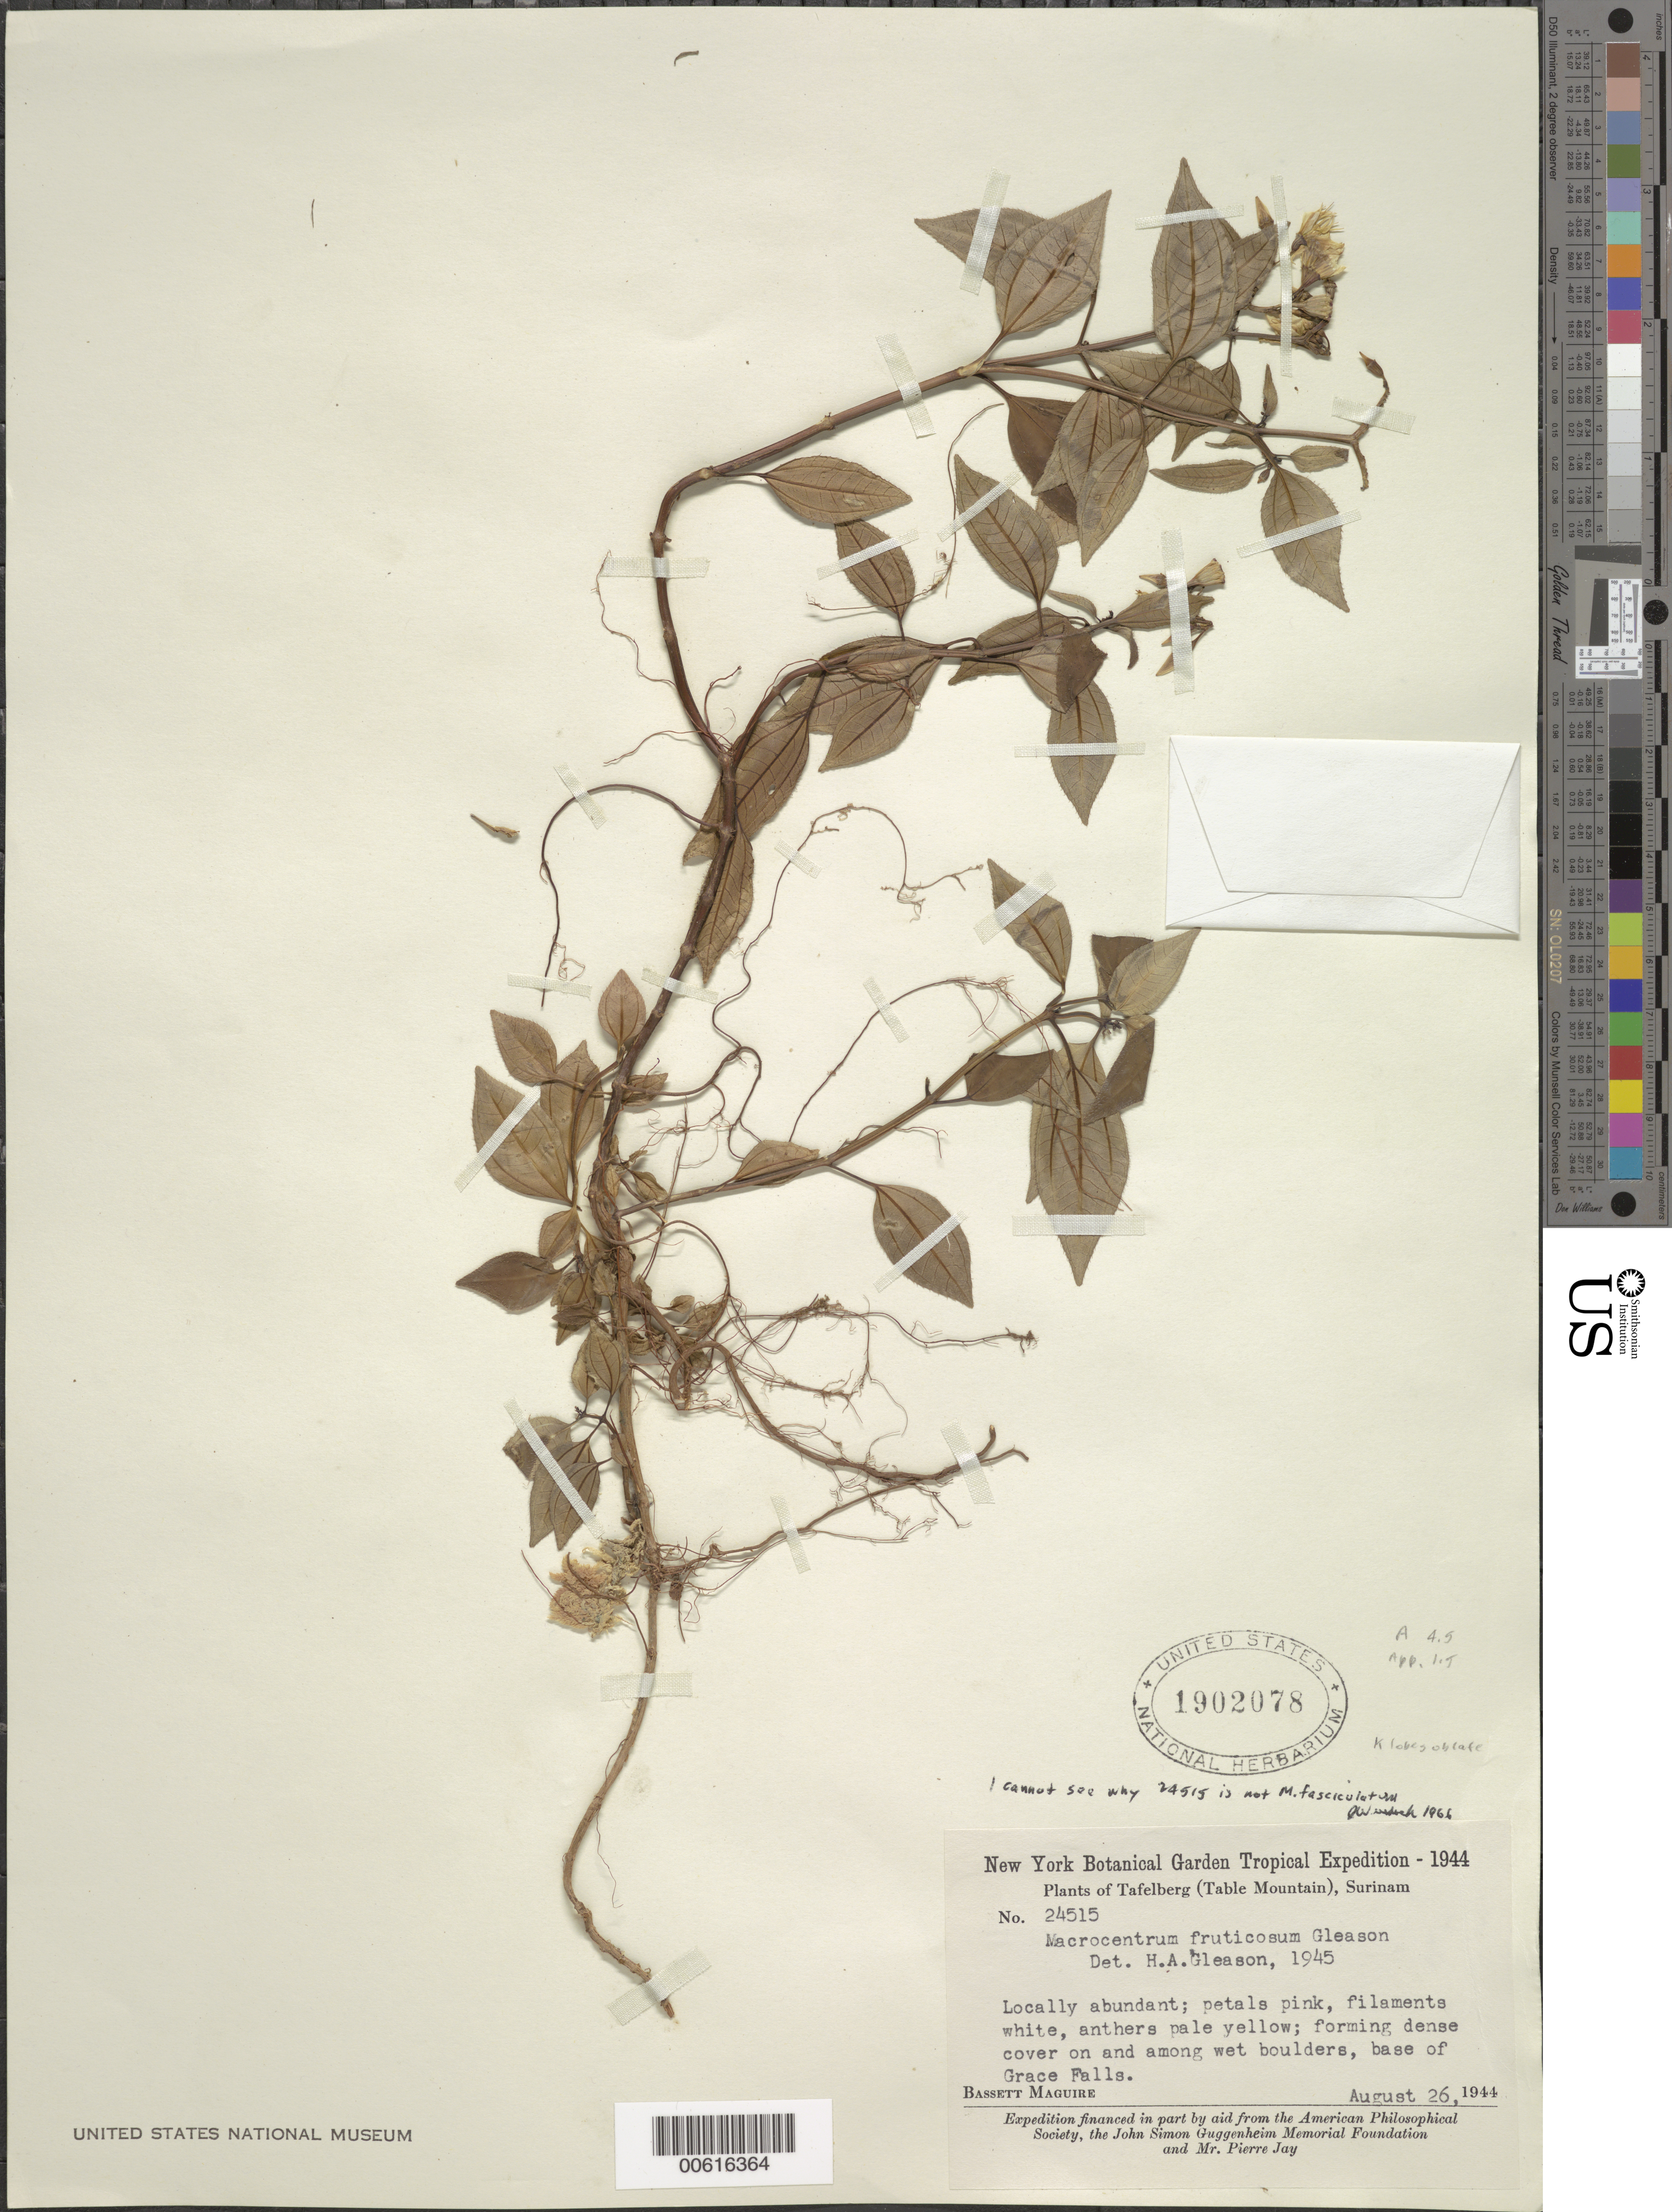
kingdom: Plantae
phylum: Tracheophyta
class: Magnoliopsida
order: Myrtales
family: Melastomataceae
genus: Macrocentrum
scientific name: Macrocentrum fasciculatum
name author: (Rich. ex DC.) Triana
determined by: Wurdack, John J., (US), US (UNITED STATES)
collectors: B. Maguire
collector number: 24515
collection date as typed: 26-Aug-44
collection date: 1944-08-26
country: Suriname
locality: Tafelberg (Table Mountain), Grace Falls base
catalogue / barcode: US 1902078